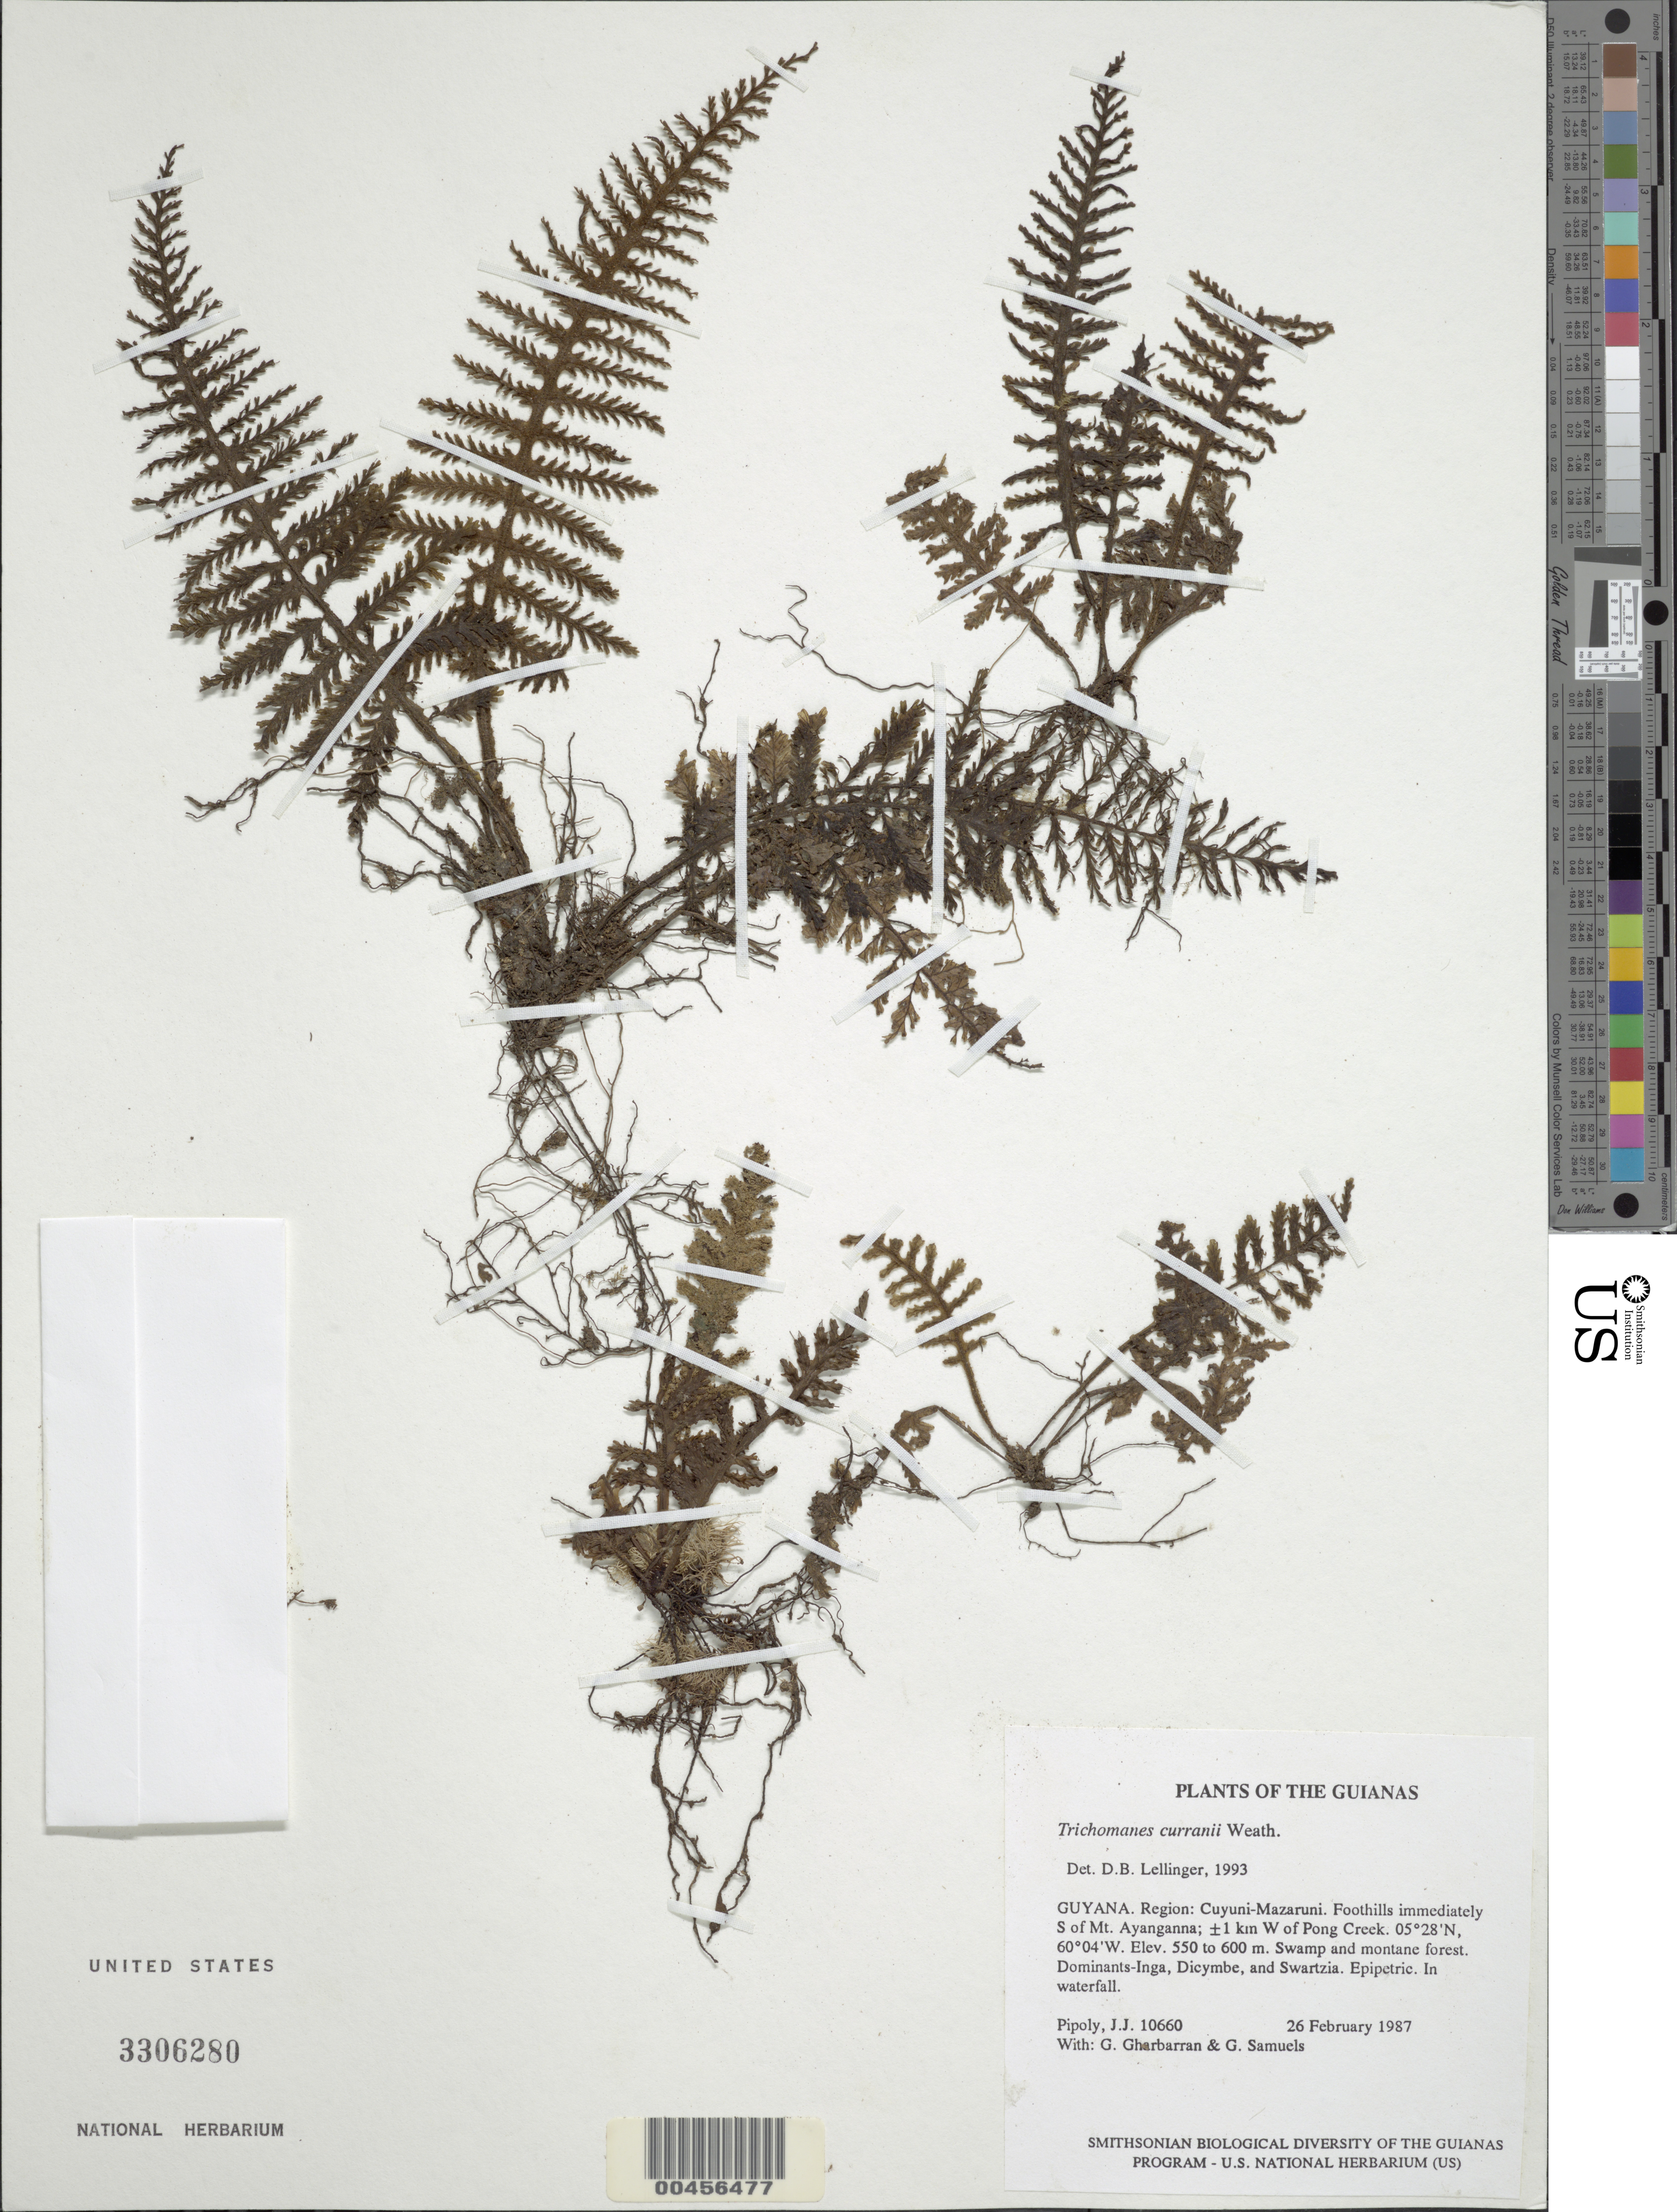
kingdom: Plantae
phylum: Tracheophyta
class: Polypodiopsida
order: Hymenophyllales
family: Hymenophyllaceae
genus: Trichomanes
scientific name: Trichomanes caliginum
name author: Lellinger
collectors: J. J. Pipoly, G. Gharbarran & G. Samuels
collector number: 10660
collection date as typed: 26 February 1987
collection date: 1987-02-26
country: Guyana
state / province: Cuyuni-Mazaruni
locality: Foothills immediately S of Mt. Ayanganna; ±1 km W of Pong Creek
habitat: Swamp and montane forest. Dominants: Inga, Dicymbe, and Swartzia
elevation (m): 550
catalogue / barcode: US 3306280